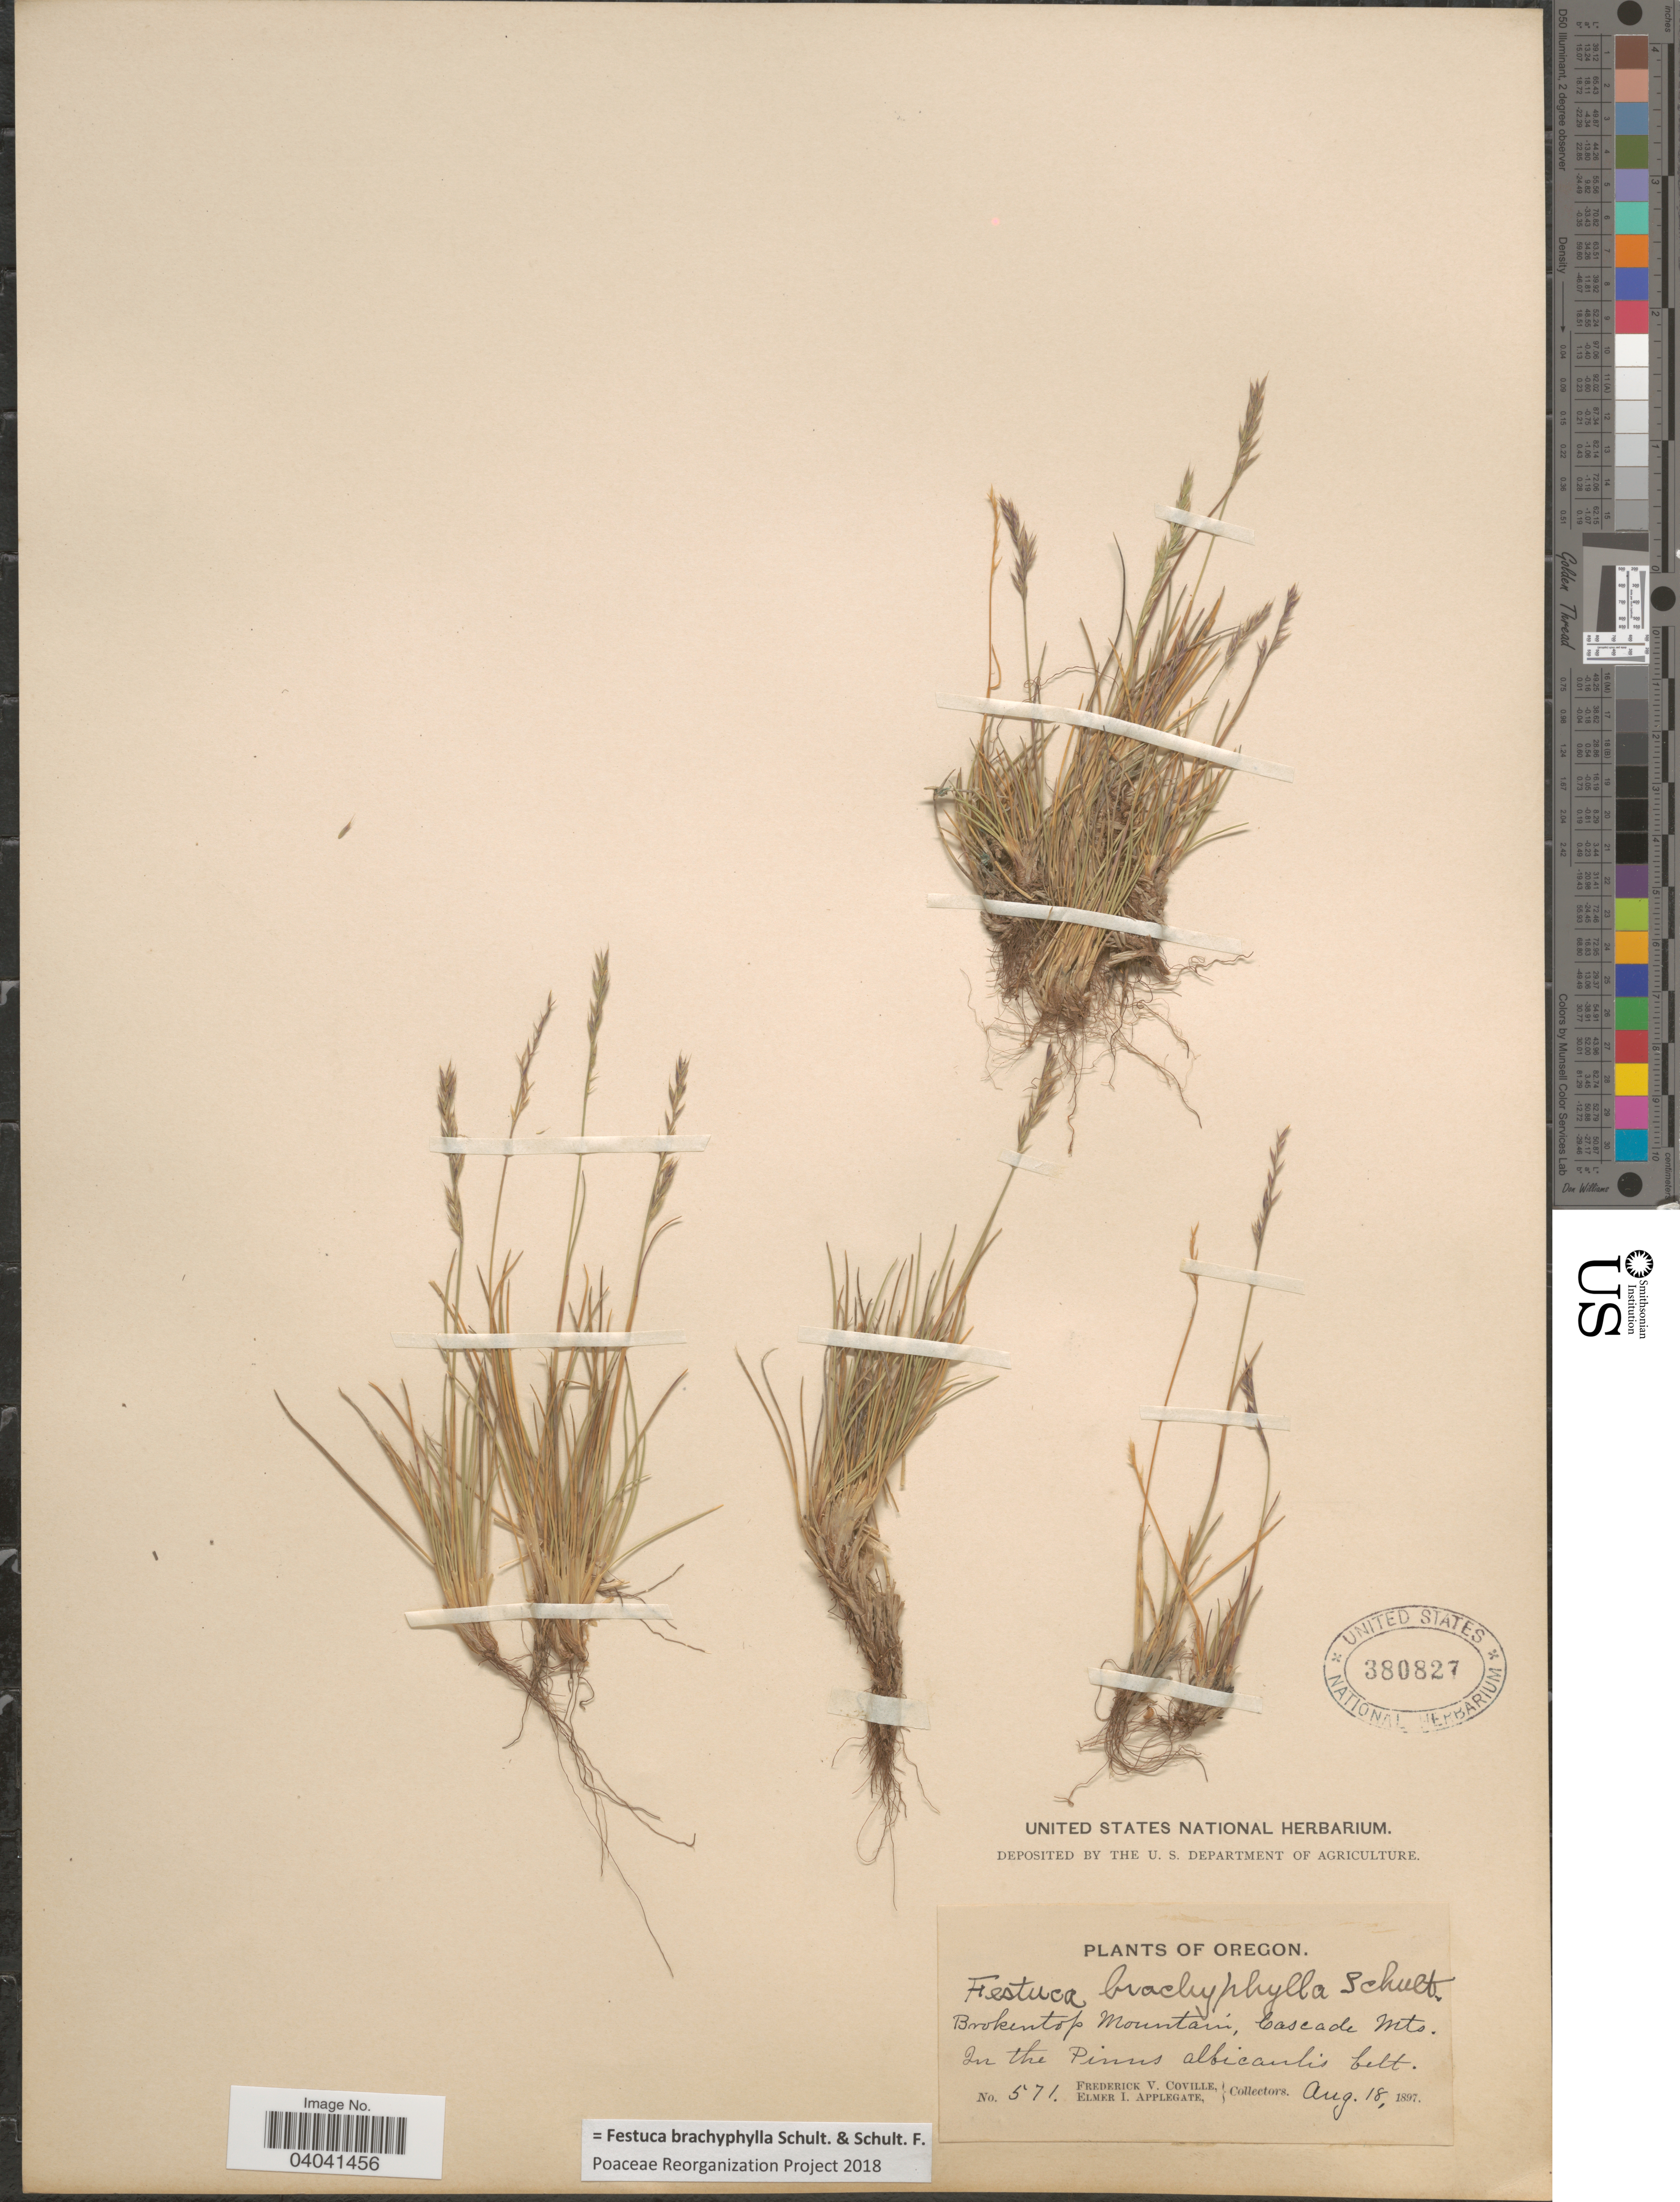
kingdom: Plantae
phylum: Tracheophyta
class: Liliopsida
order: Poales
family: Poaceae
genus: Festuca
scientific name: Festuca brachyphylla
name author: Schult. & Schult. f.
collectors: F. V. Coville & E. I. Applegate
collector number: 571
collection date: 1897-08-18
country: United States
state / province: Oregon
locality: Brokentop Mountains, Cascade Mts.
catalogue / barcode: US 380827